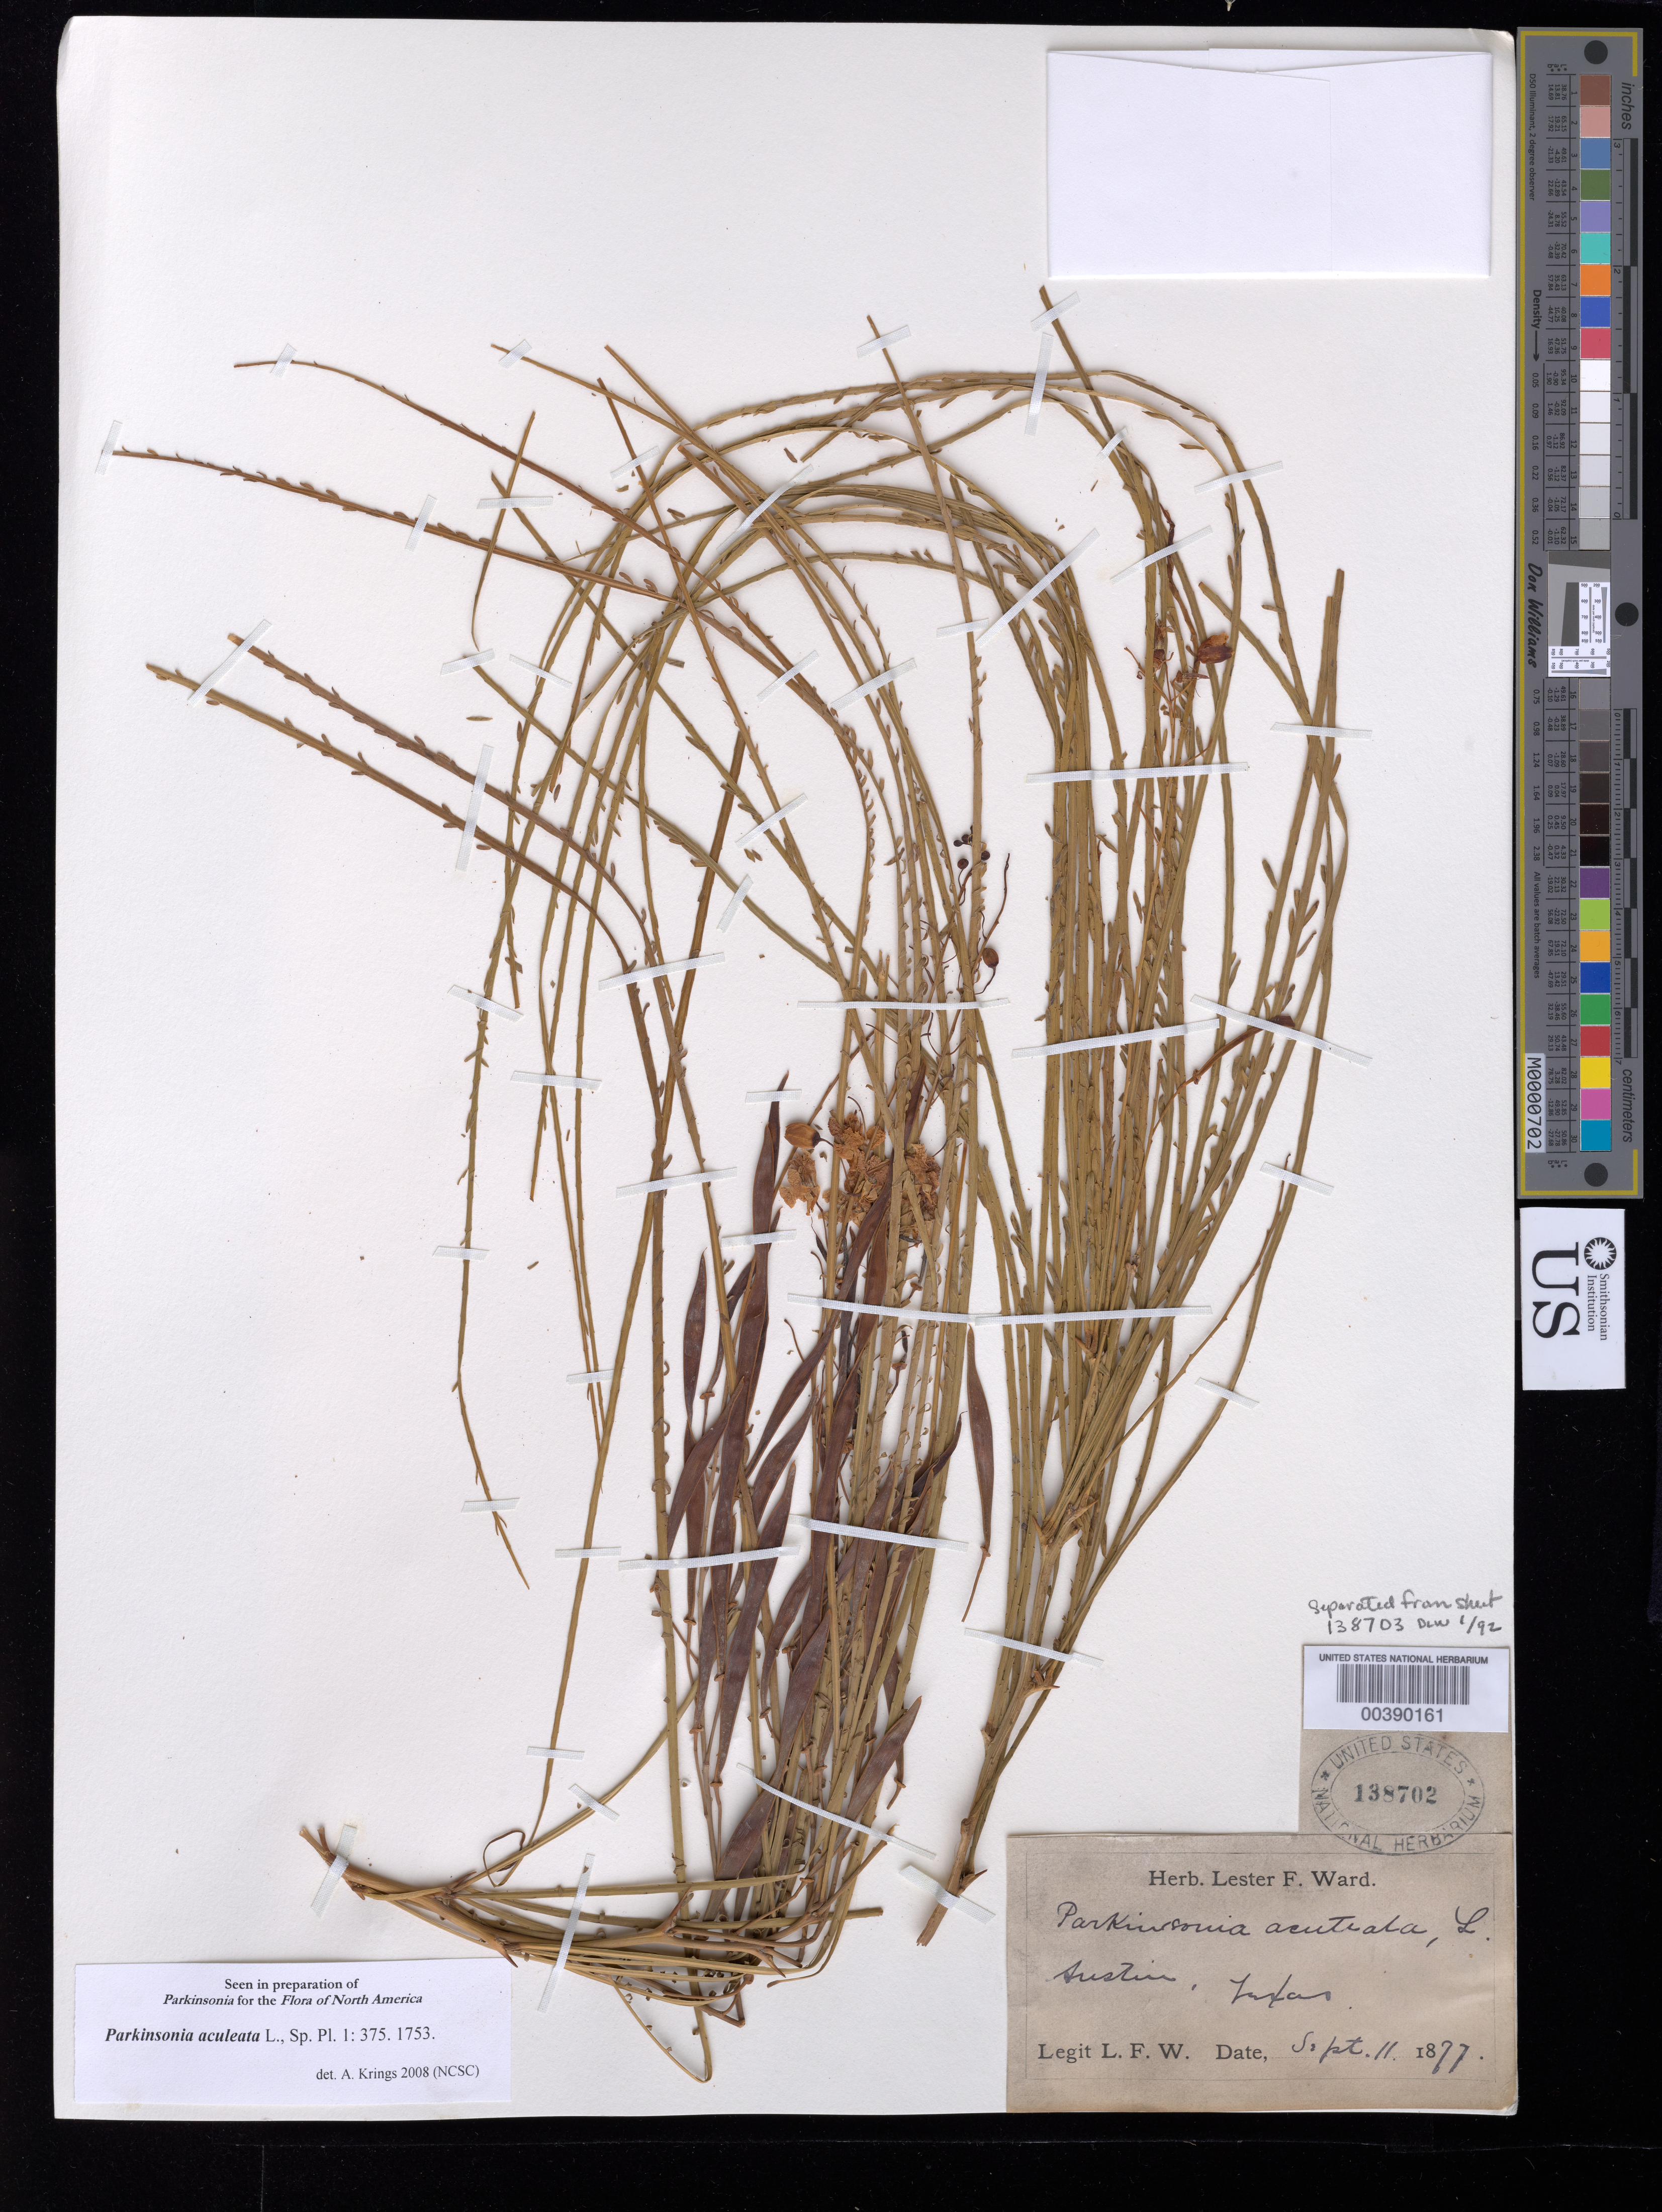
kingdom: Plantae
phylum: Tracheophyta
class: Magnoliopsida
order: Fabales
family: Fabaceae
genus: Parkinsonia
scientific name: Parkinsonia aculeata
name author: L.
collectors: L. F. Ward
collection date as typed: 11 Sep 1877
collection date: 1877-09-11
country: United States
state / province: Texas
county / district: Travis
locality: Austin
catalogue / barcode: US 138702